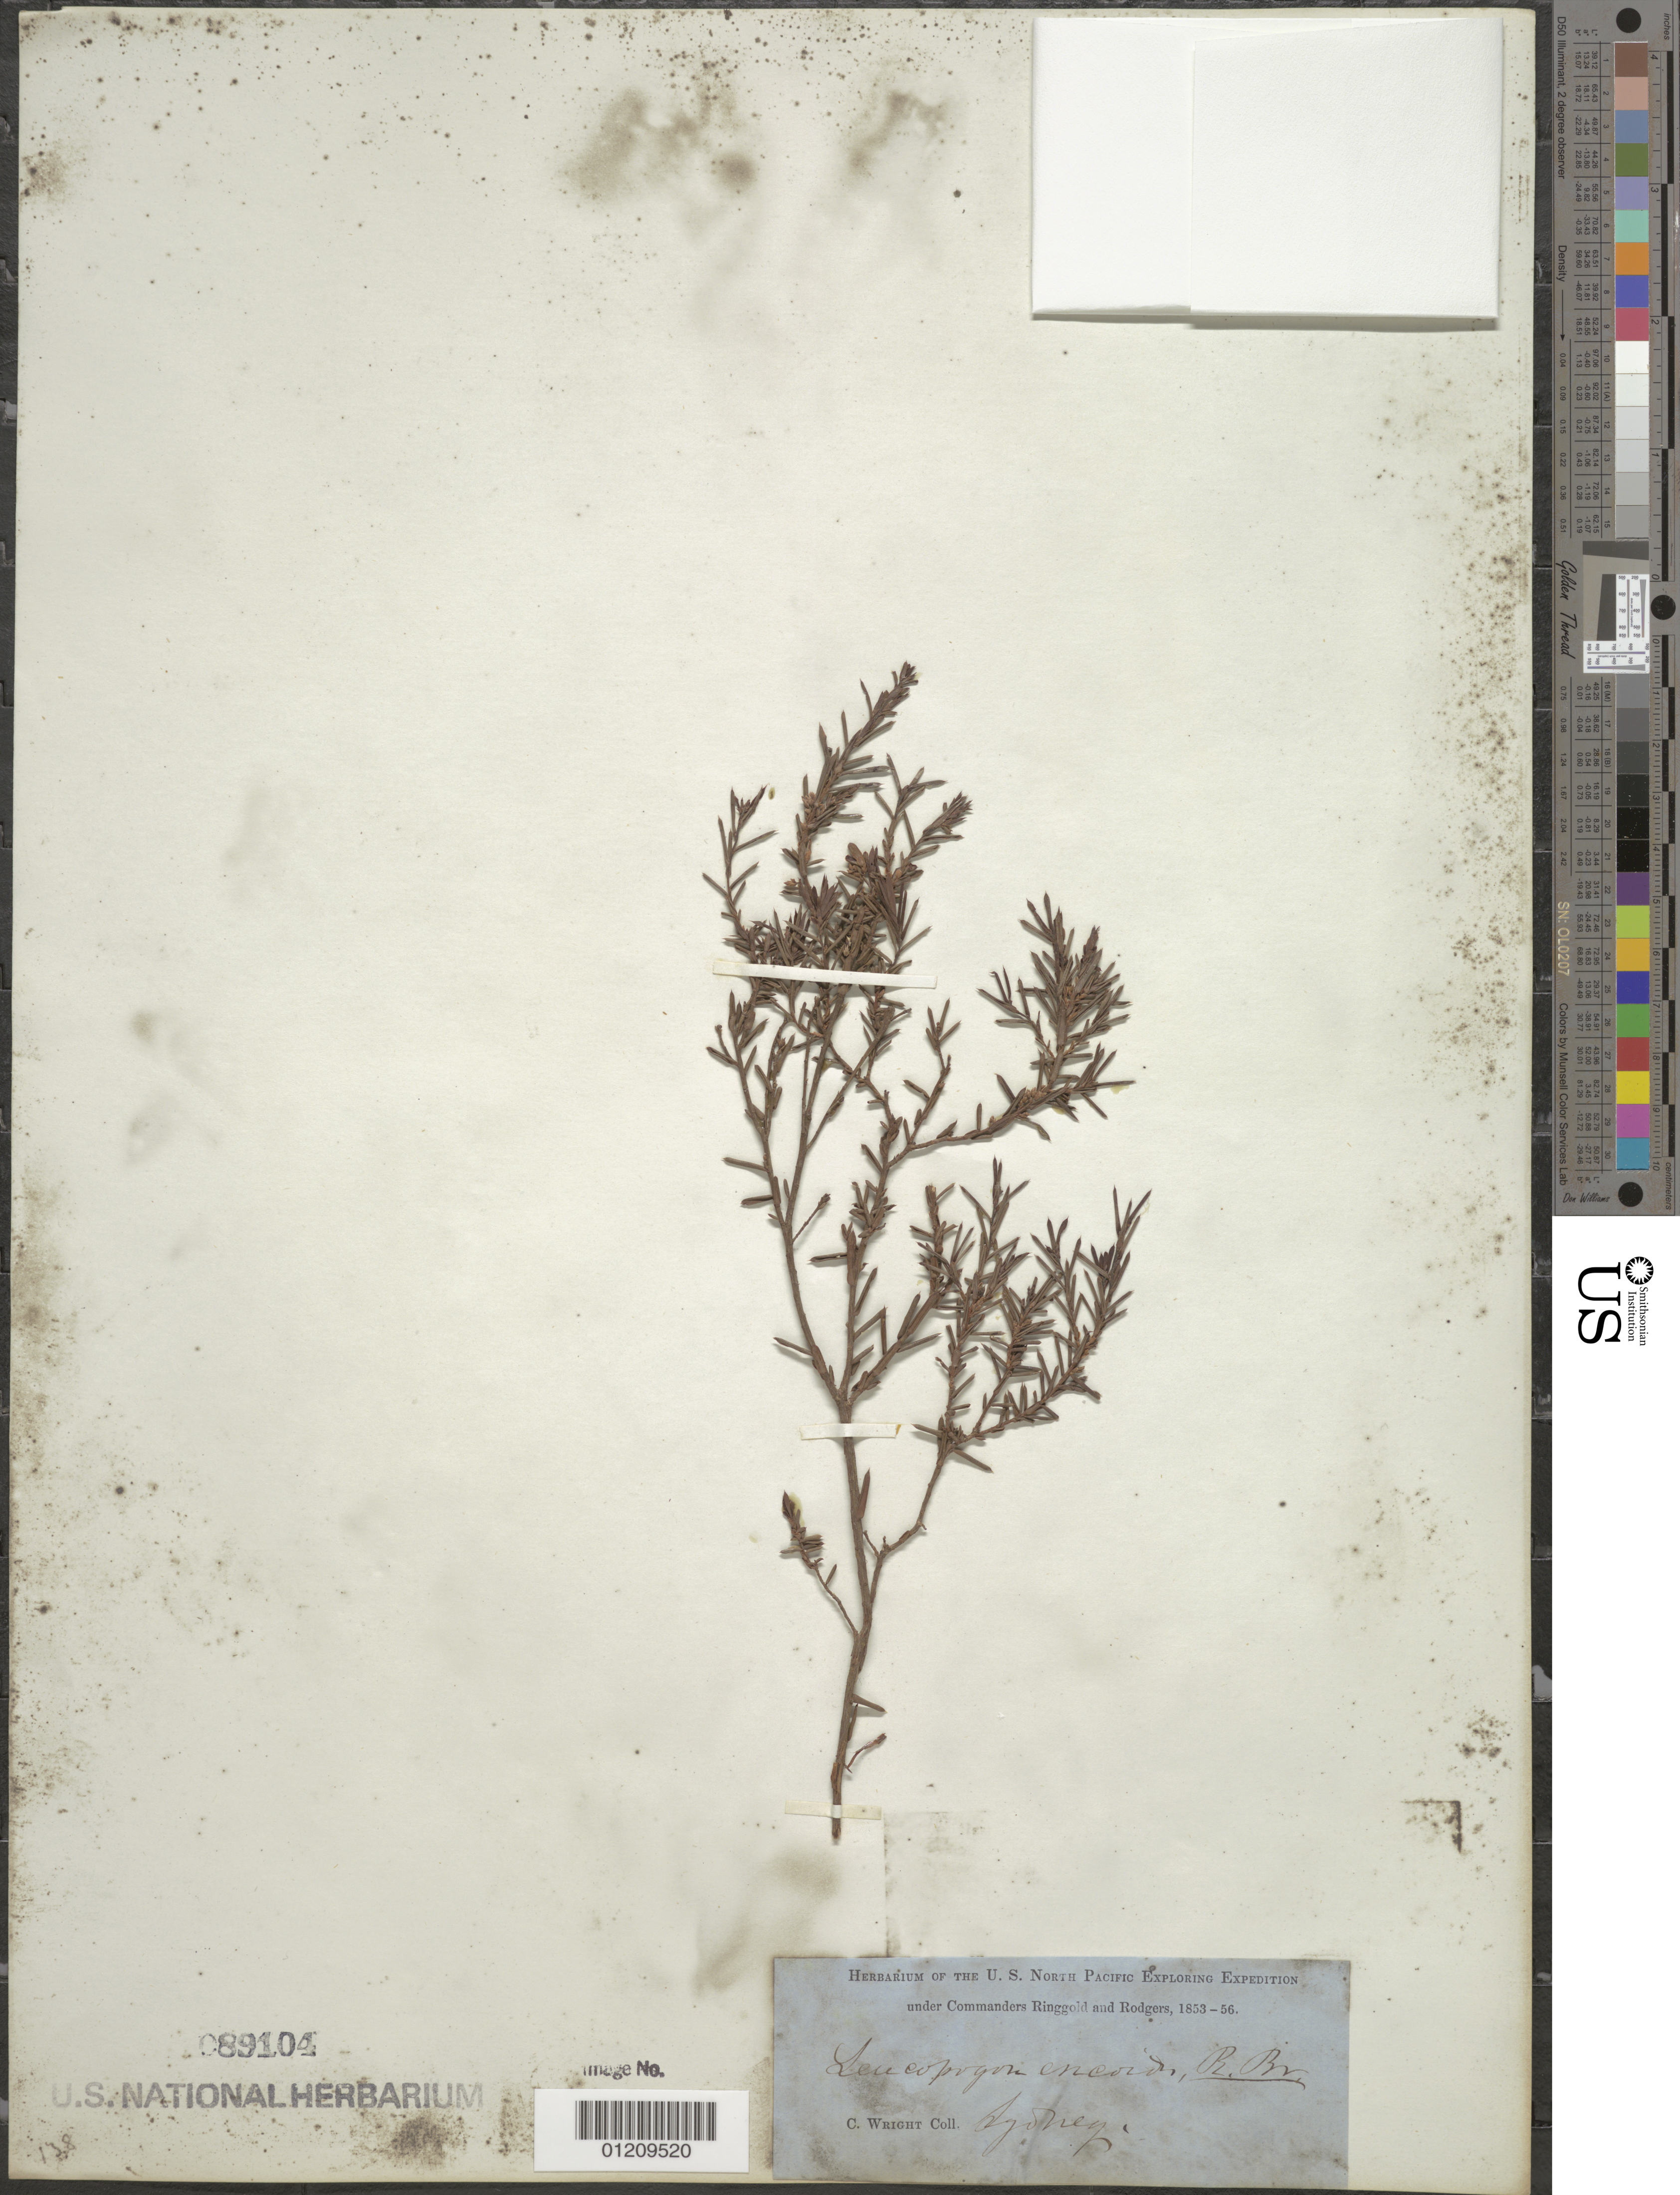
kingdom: Plantae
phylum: Tracheophyta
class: Magnoliopsida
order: Ericales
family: Ericaceae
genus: Leucopogon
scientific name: Leucopogon ericoides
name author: R. Br.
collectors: C. Wright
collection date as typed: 1853 to -- -- 1856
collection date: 1853/1856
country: Australia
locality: Sydney.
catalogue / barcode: US 89104